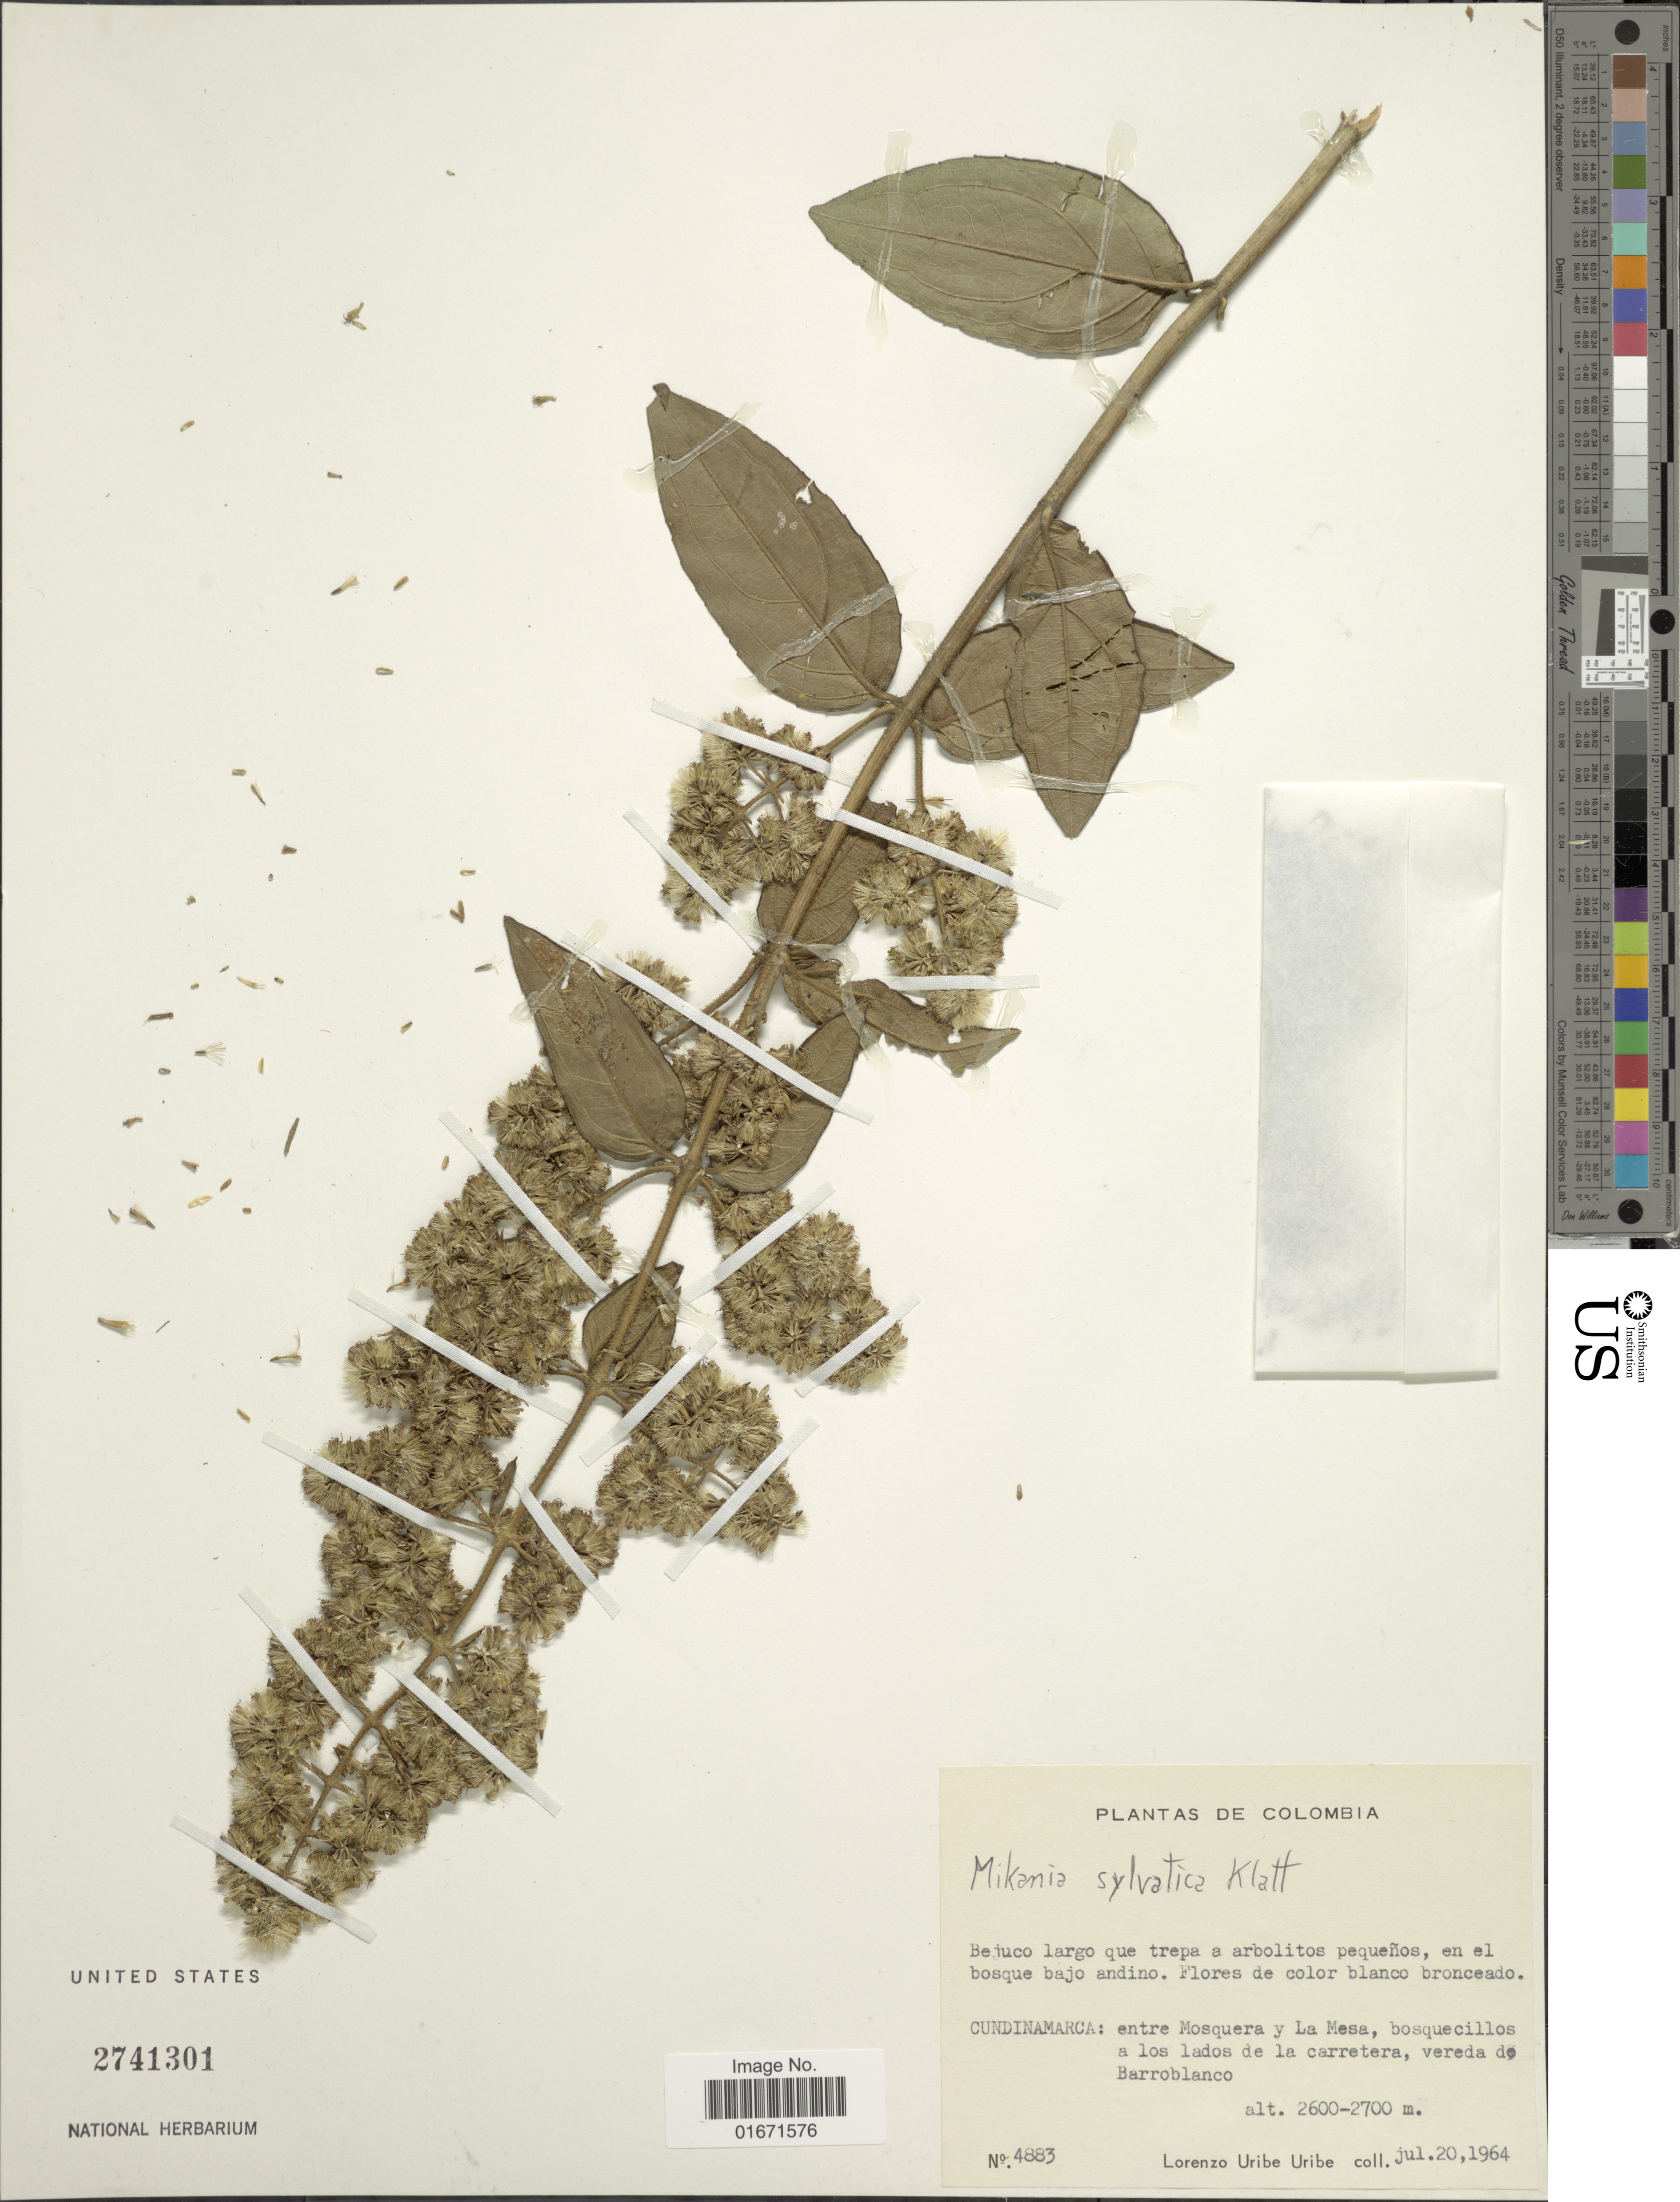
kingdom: Plantae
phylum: Tracheophyta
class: Magnoliopsida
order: Asterales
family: Asteraceae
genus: Mikania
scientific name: Mikania sylvatica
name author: Klatt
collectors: L. Uribe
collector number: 4883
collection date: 1964-07-20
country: Colombia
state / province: Cundinamarca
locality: Cundinamarca: entre Mosquera y La Mesa, bosquecillos a los lados de la carretera, vereda de Barroblanco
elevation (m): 2600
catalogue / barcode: US 2741301